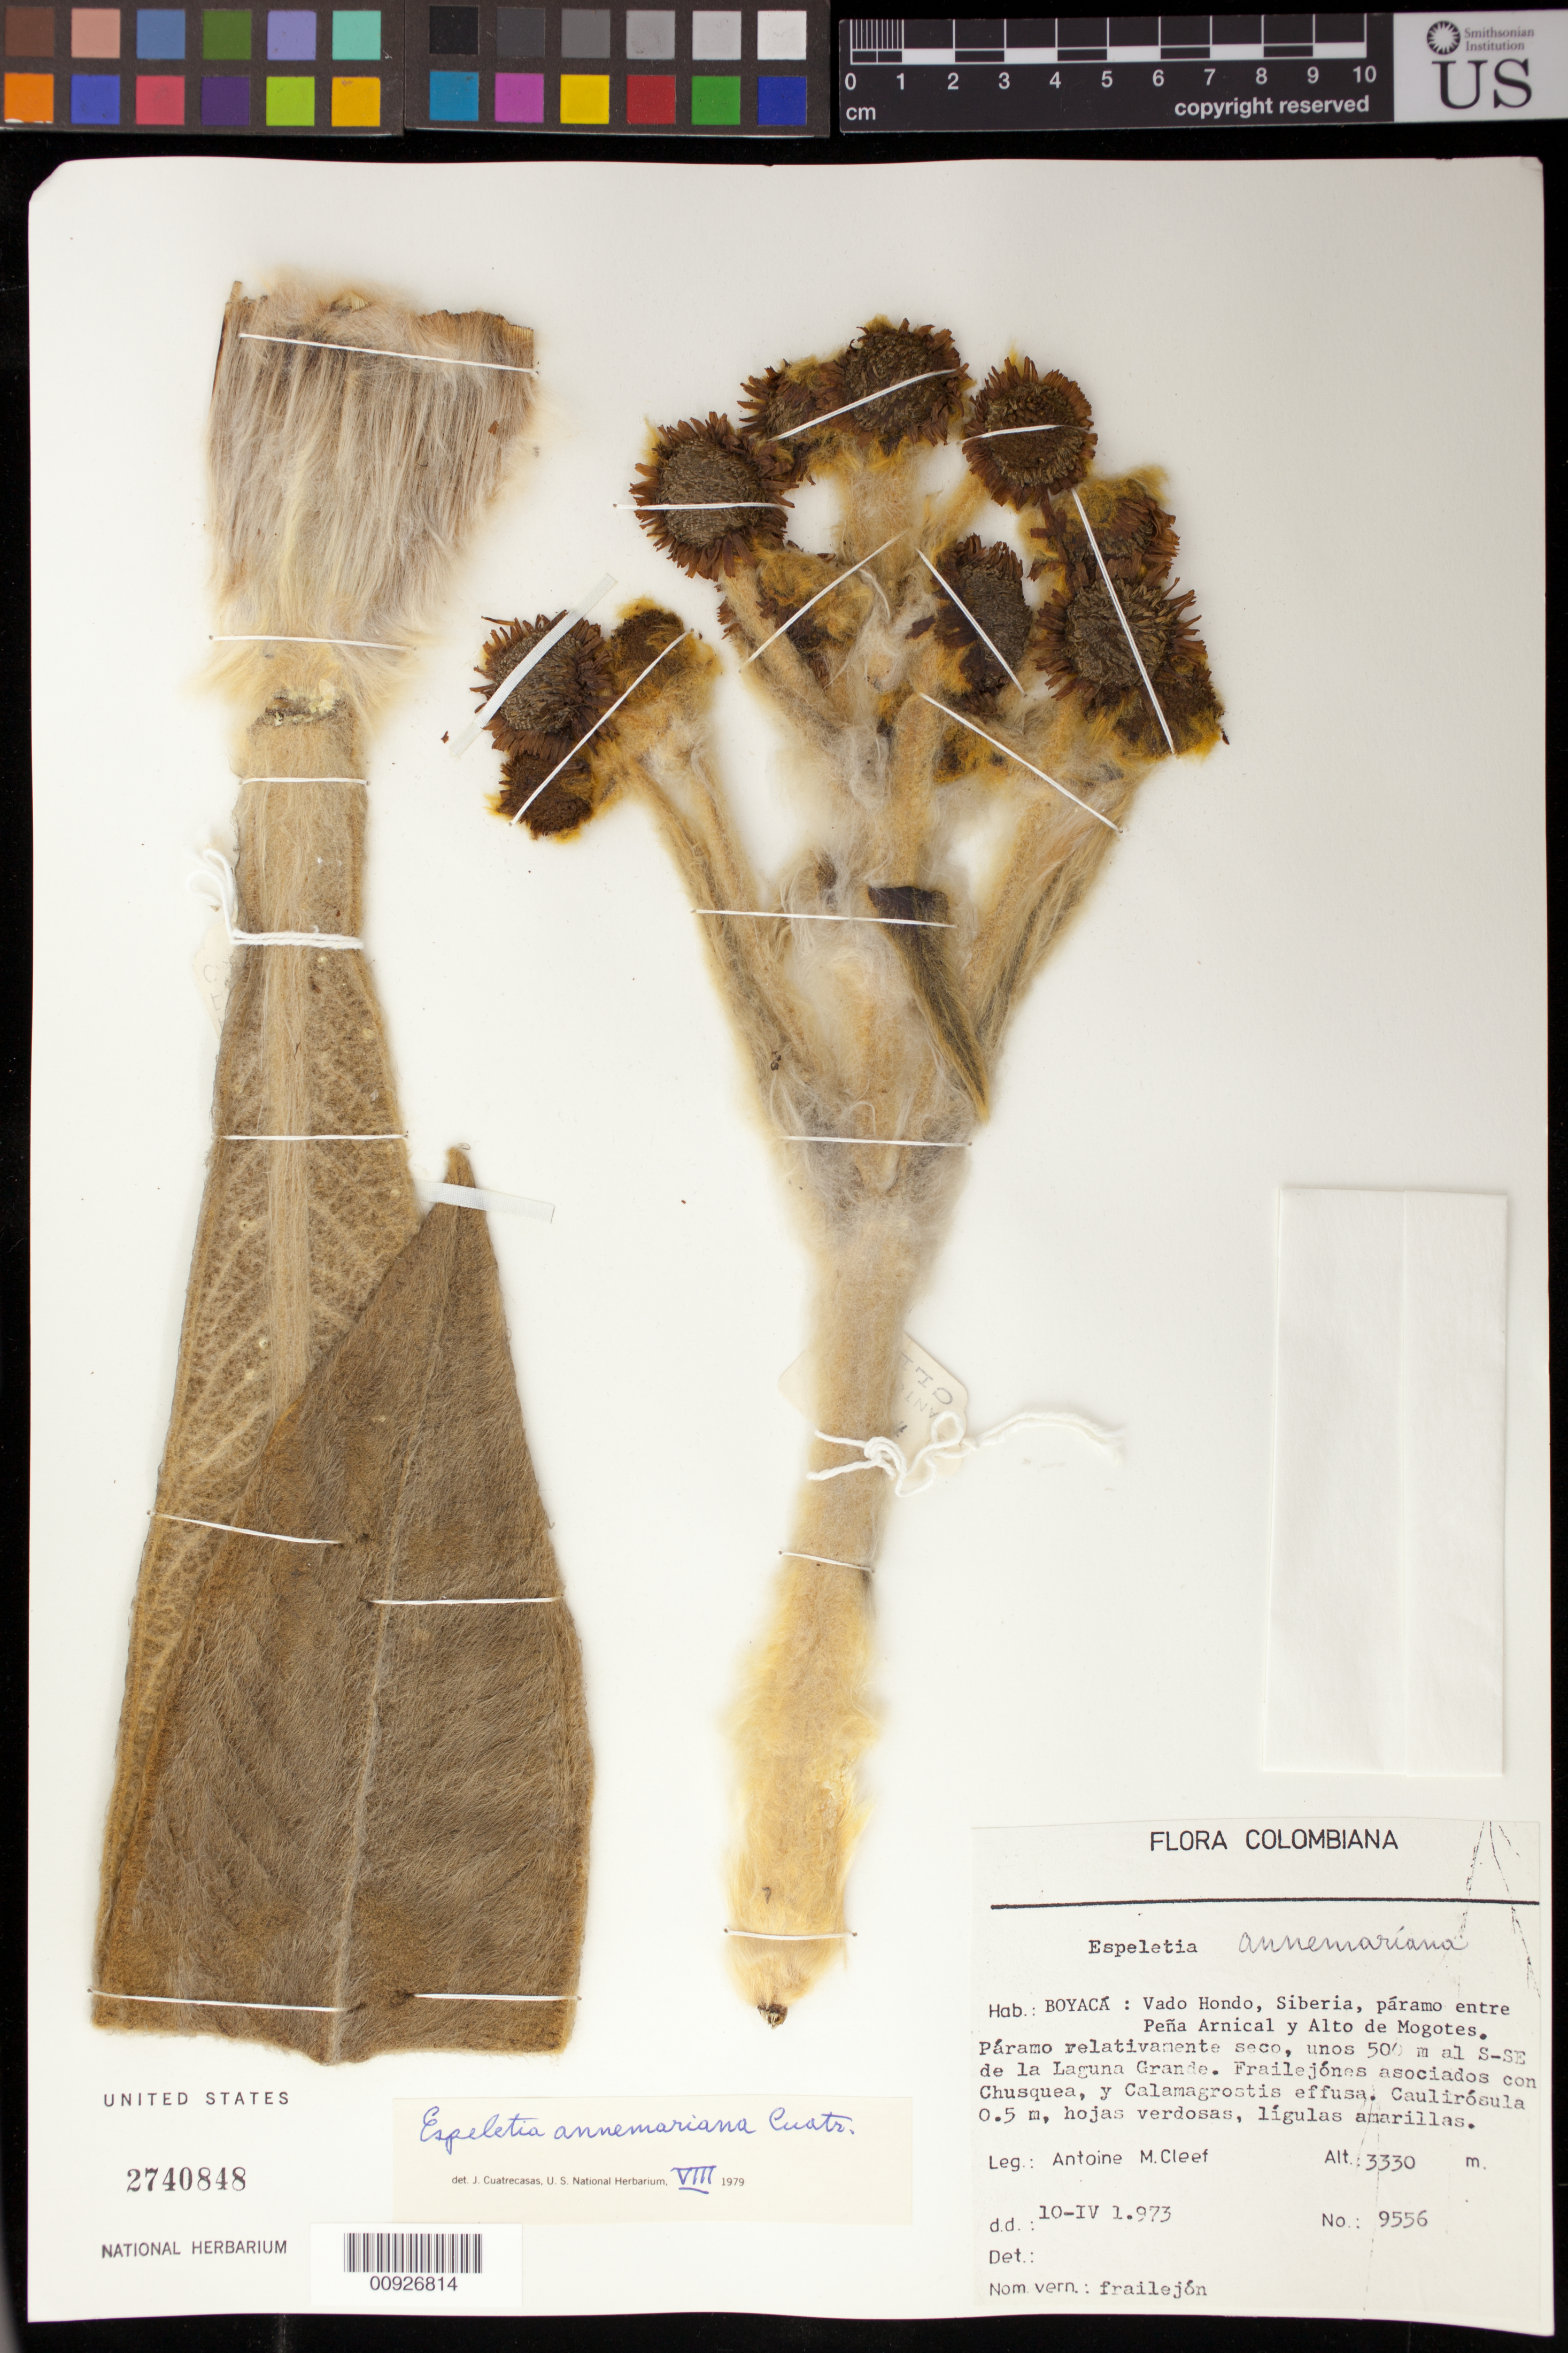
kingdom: Plantae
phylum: Tracheophyta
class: Magnoliopsida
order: Asterales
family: Asteraceae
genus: Espeletia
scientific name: Espeletia annemariana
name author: Cuatrec.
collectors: A. M. Cleef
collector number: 9556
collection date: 1973-04-10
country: Colombia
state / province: Boyacá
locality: Vado Hondo, Siberia, Páramo entre Peña Arnical y Alto de Mogotes.Páramo relativamente seco, unos 500 m. al S-SE de la Laguna Grande.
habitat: Páramo relativamente seco, unos 500 m. al S-SE de la Laguna Grande. Frailejones asociados con Chusquea, y Calamagostris effusa.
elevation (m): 3330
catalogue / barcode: US 2740848